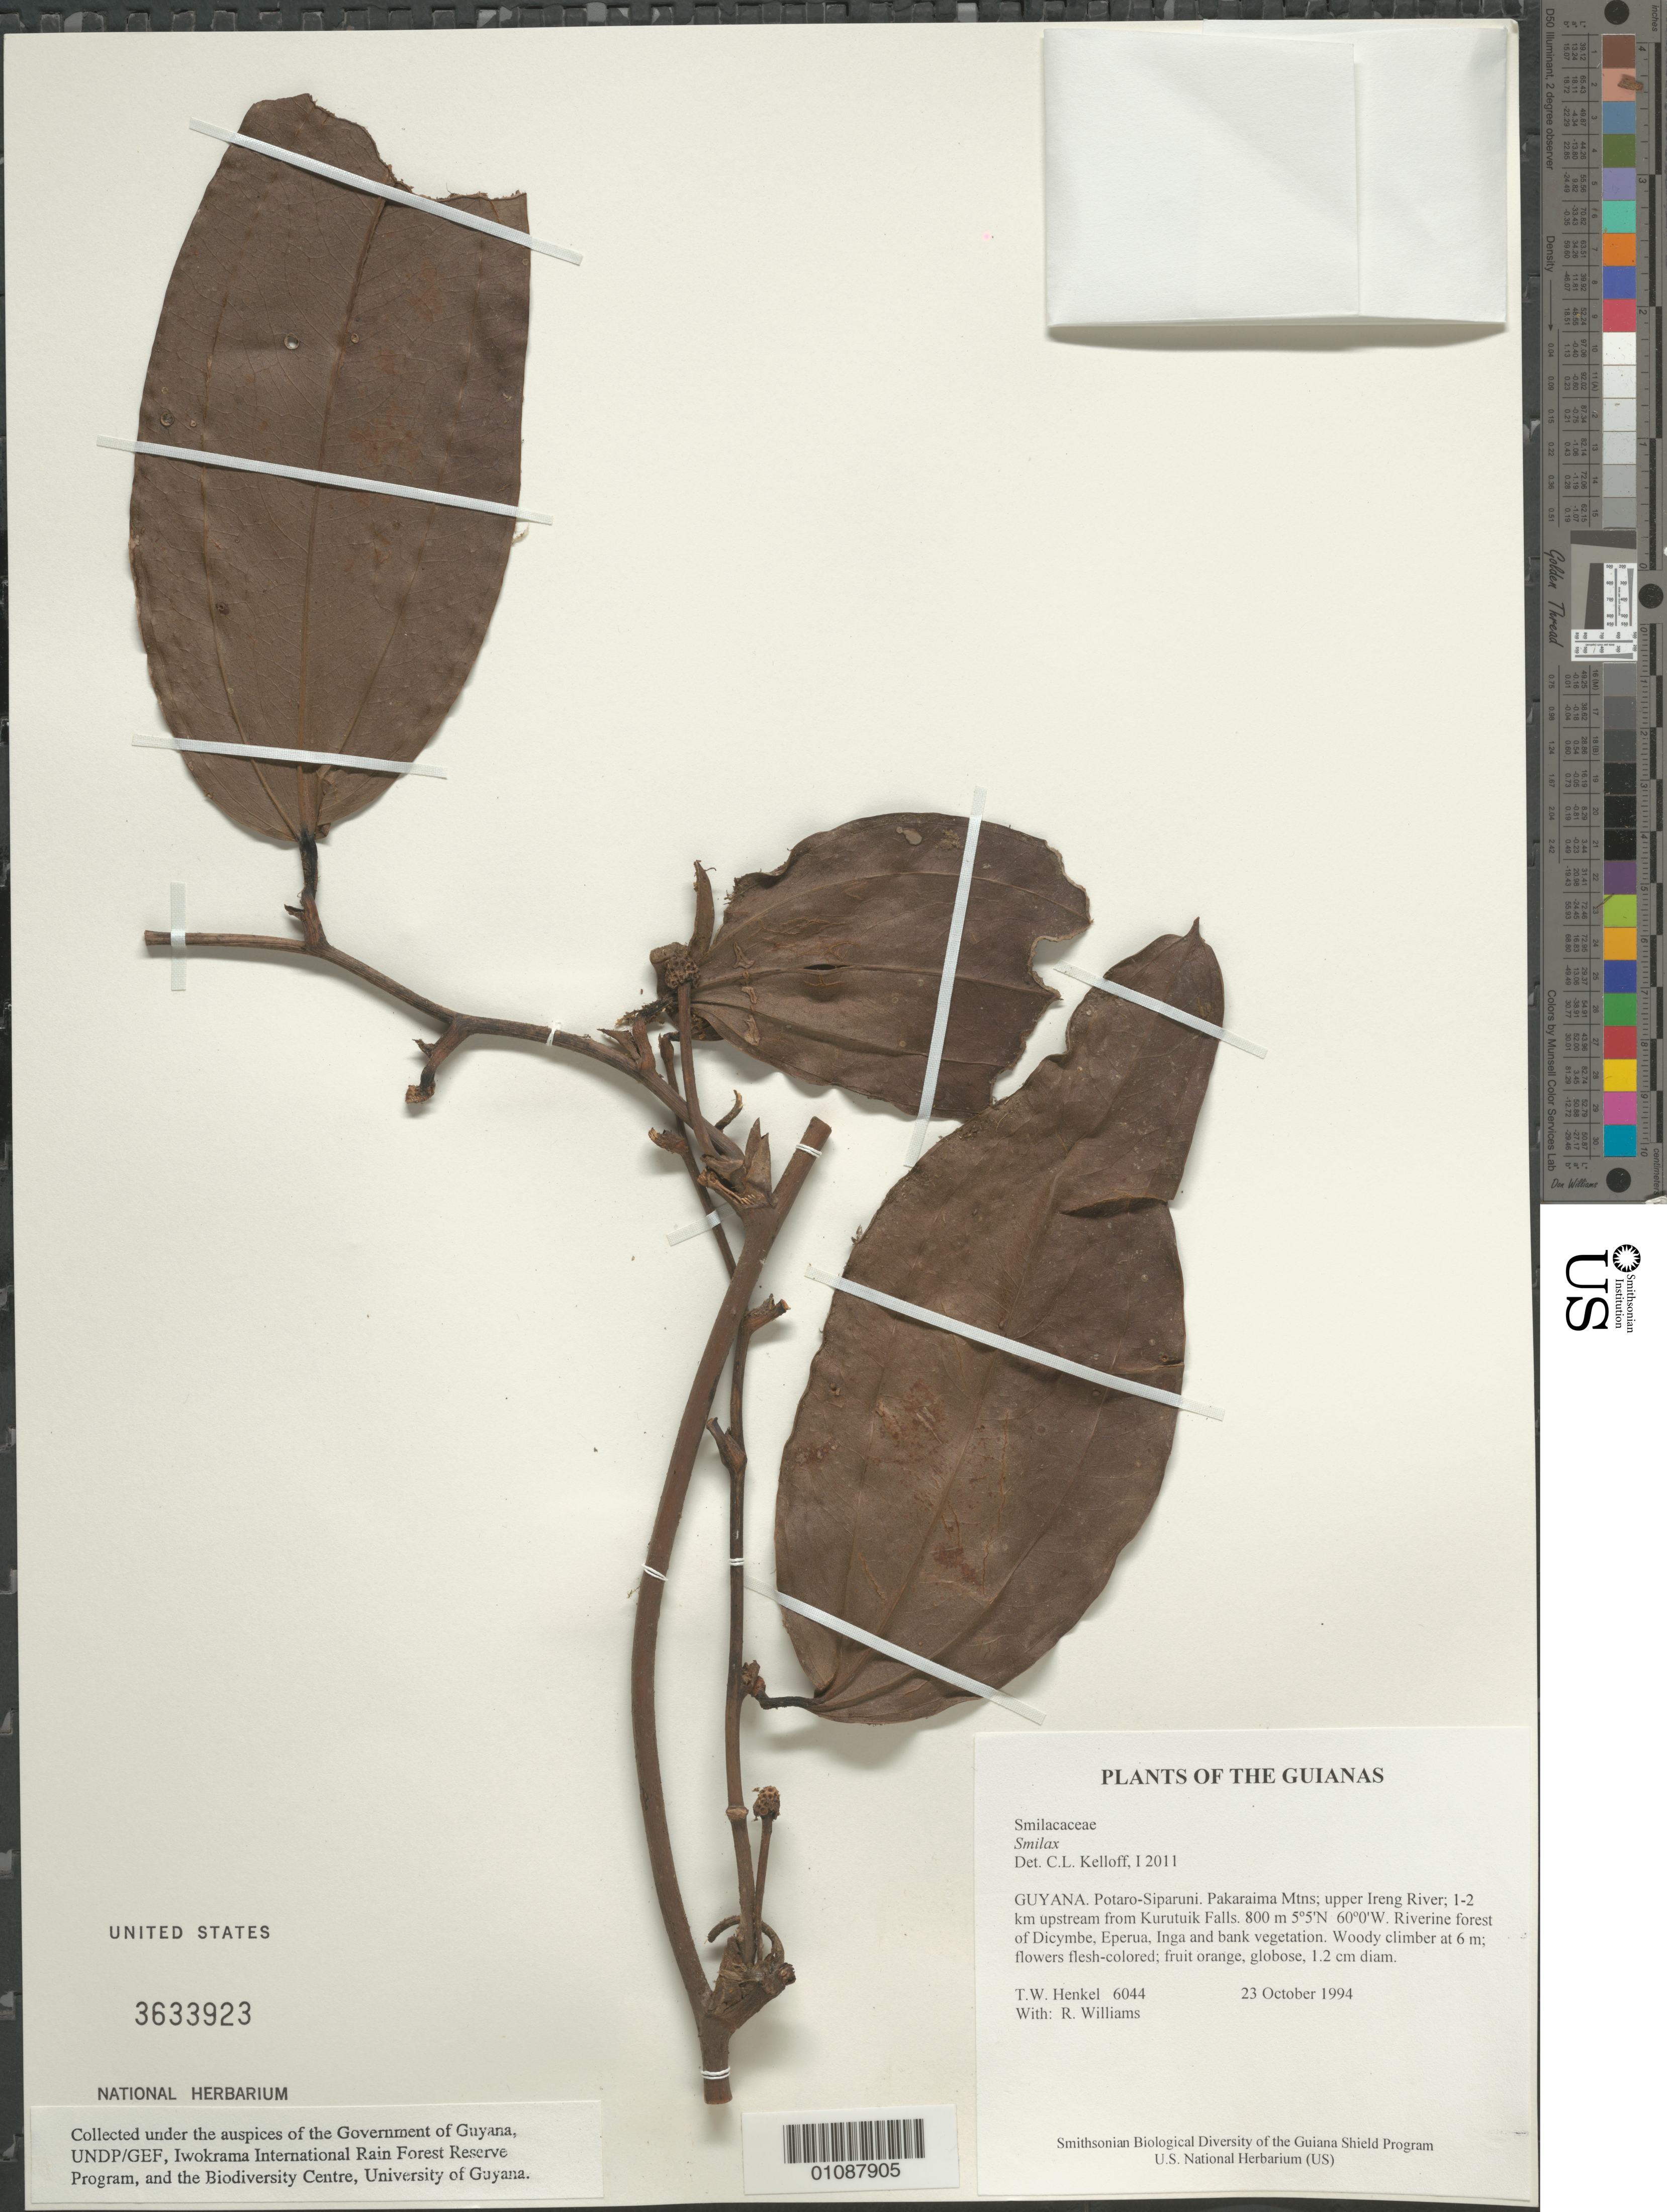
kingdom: Plantae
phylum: Tracheophyta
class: Liliopsida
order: Liliales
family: Smilacaceae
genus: Smilax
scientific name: Smilax sp.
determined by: Kelloff, Carol L., (US), Smithsonian Institution - National Museum of Natural History (UNITED STATES)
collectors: T. Henkel & R. Williams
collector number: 6044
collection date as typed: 23 October 1994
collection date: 1994-10-23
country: Guyana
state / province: Potaro-Siparuni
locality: Pakaraima Mtns; upper Ireng River; 1-2 km upstream from Kurutuik Falls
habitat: Riverine forest of Dicymbe, Eperua, Inga and bank vegetation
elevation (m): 800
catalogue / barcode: US 3633923